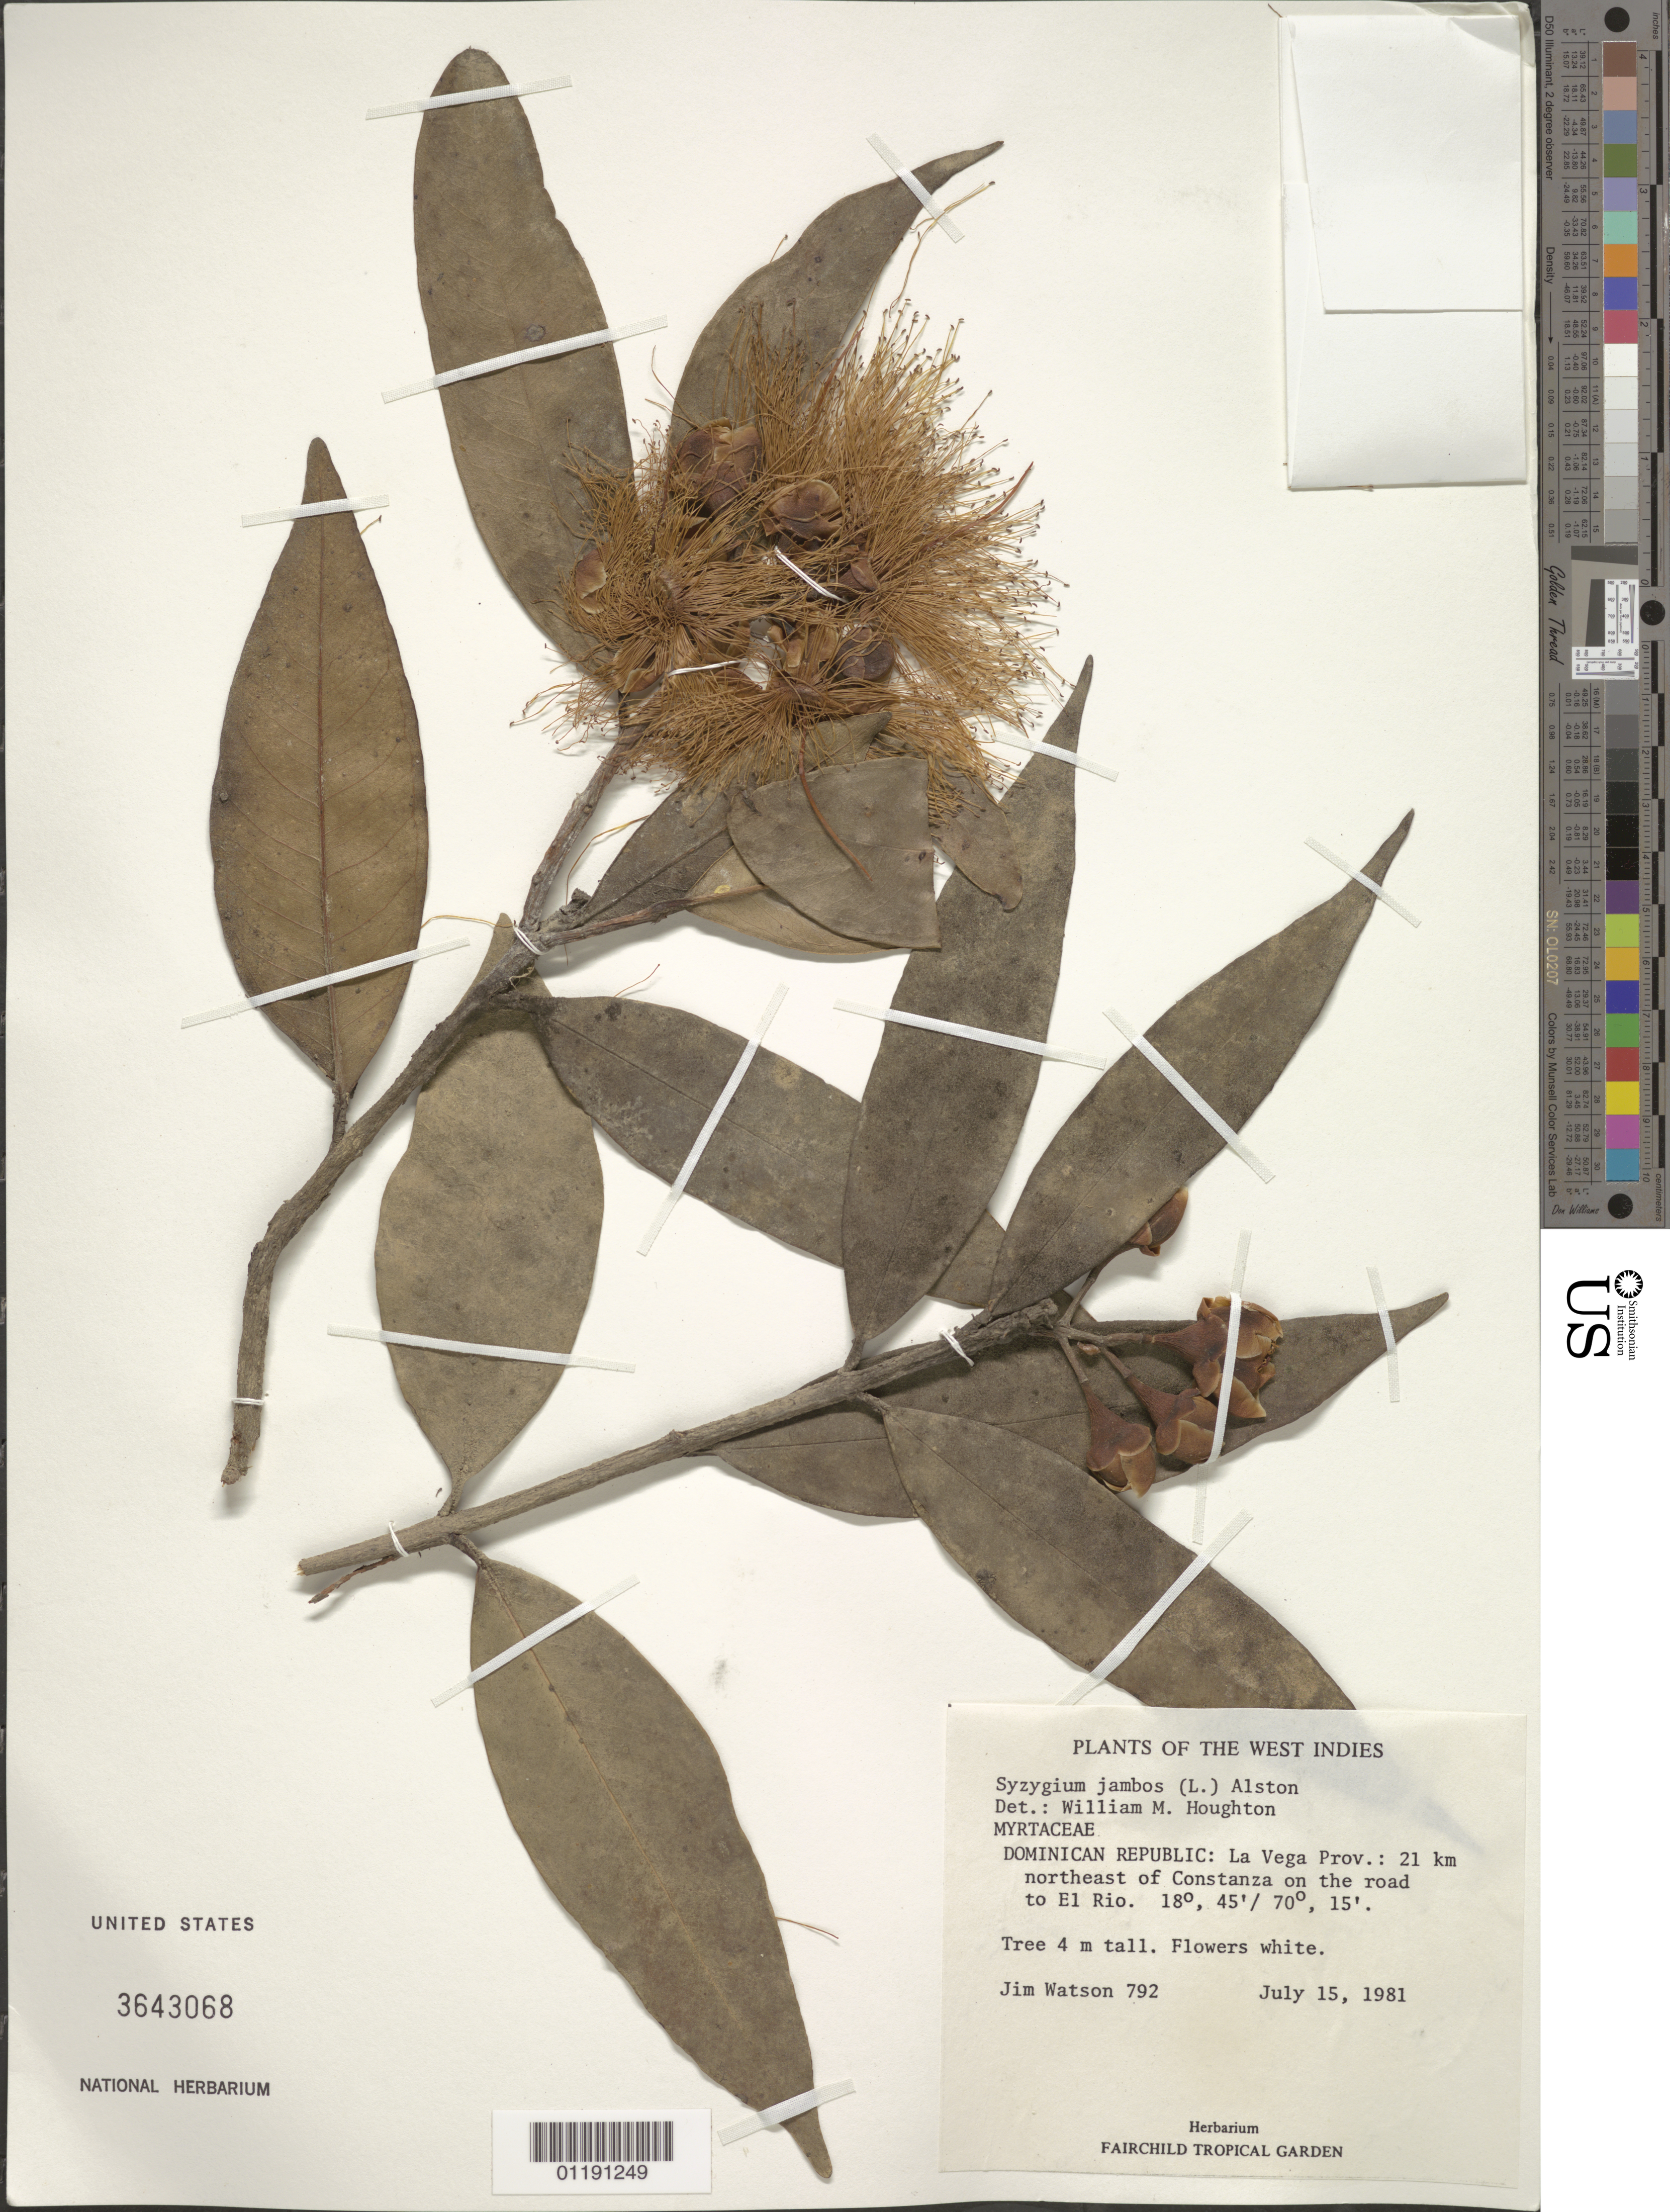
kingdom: Plantae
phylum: Tracheophyta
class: Magnoliopsida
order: Myrtales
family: Myrtaceae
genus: Syzygium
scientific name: Syzygium jambos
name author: (L.) Alston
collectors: J. Watson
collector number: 792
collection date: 1981-07-15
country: Dominican Republic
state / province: La Vega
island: Hispaniola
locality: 21 km NE of Constanza on the road to El Rio.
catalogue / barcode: US 3643068